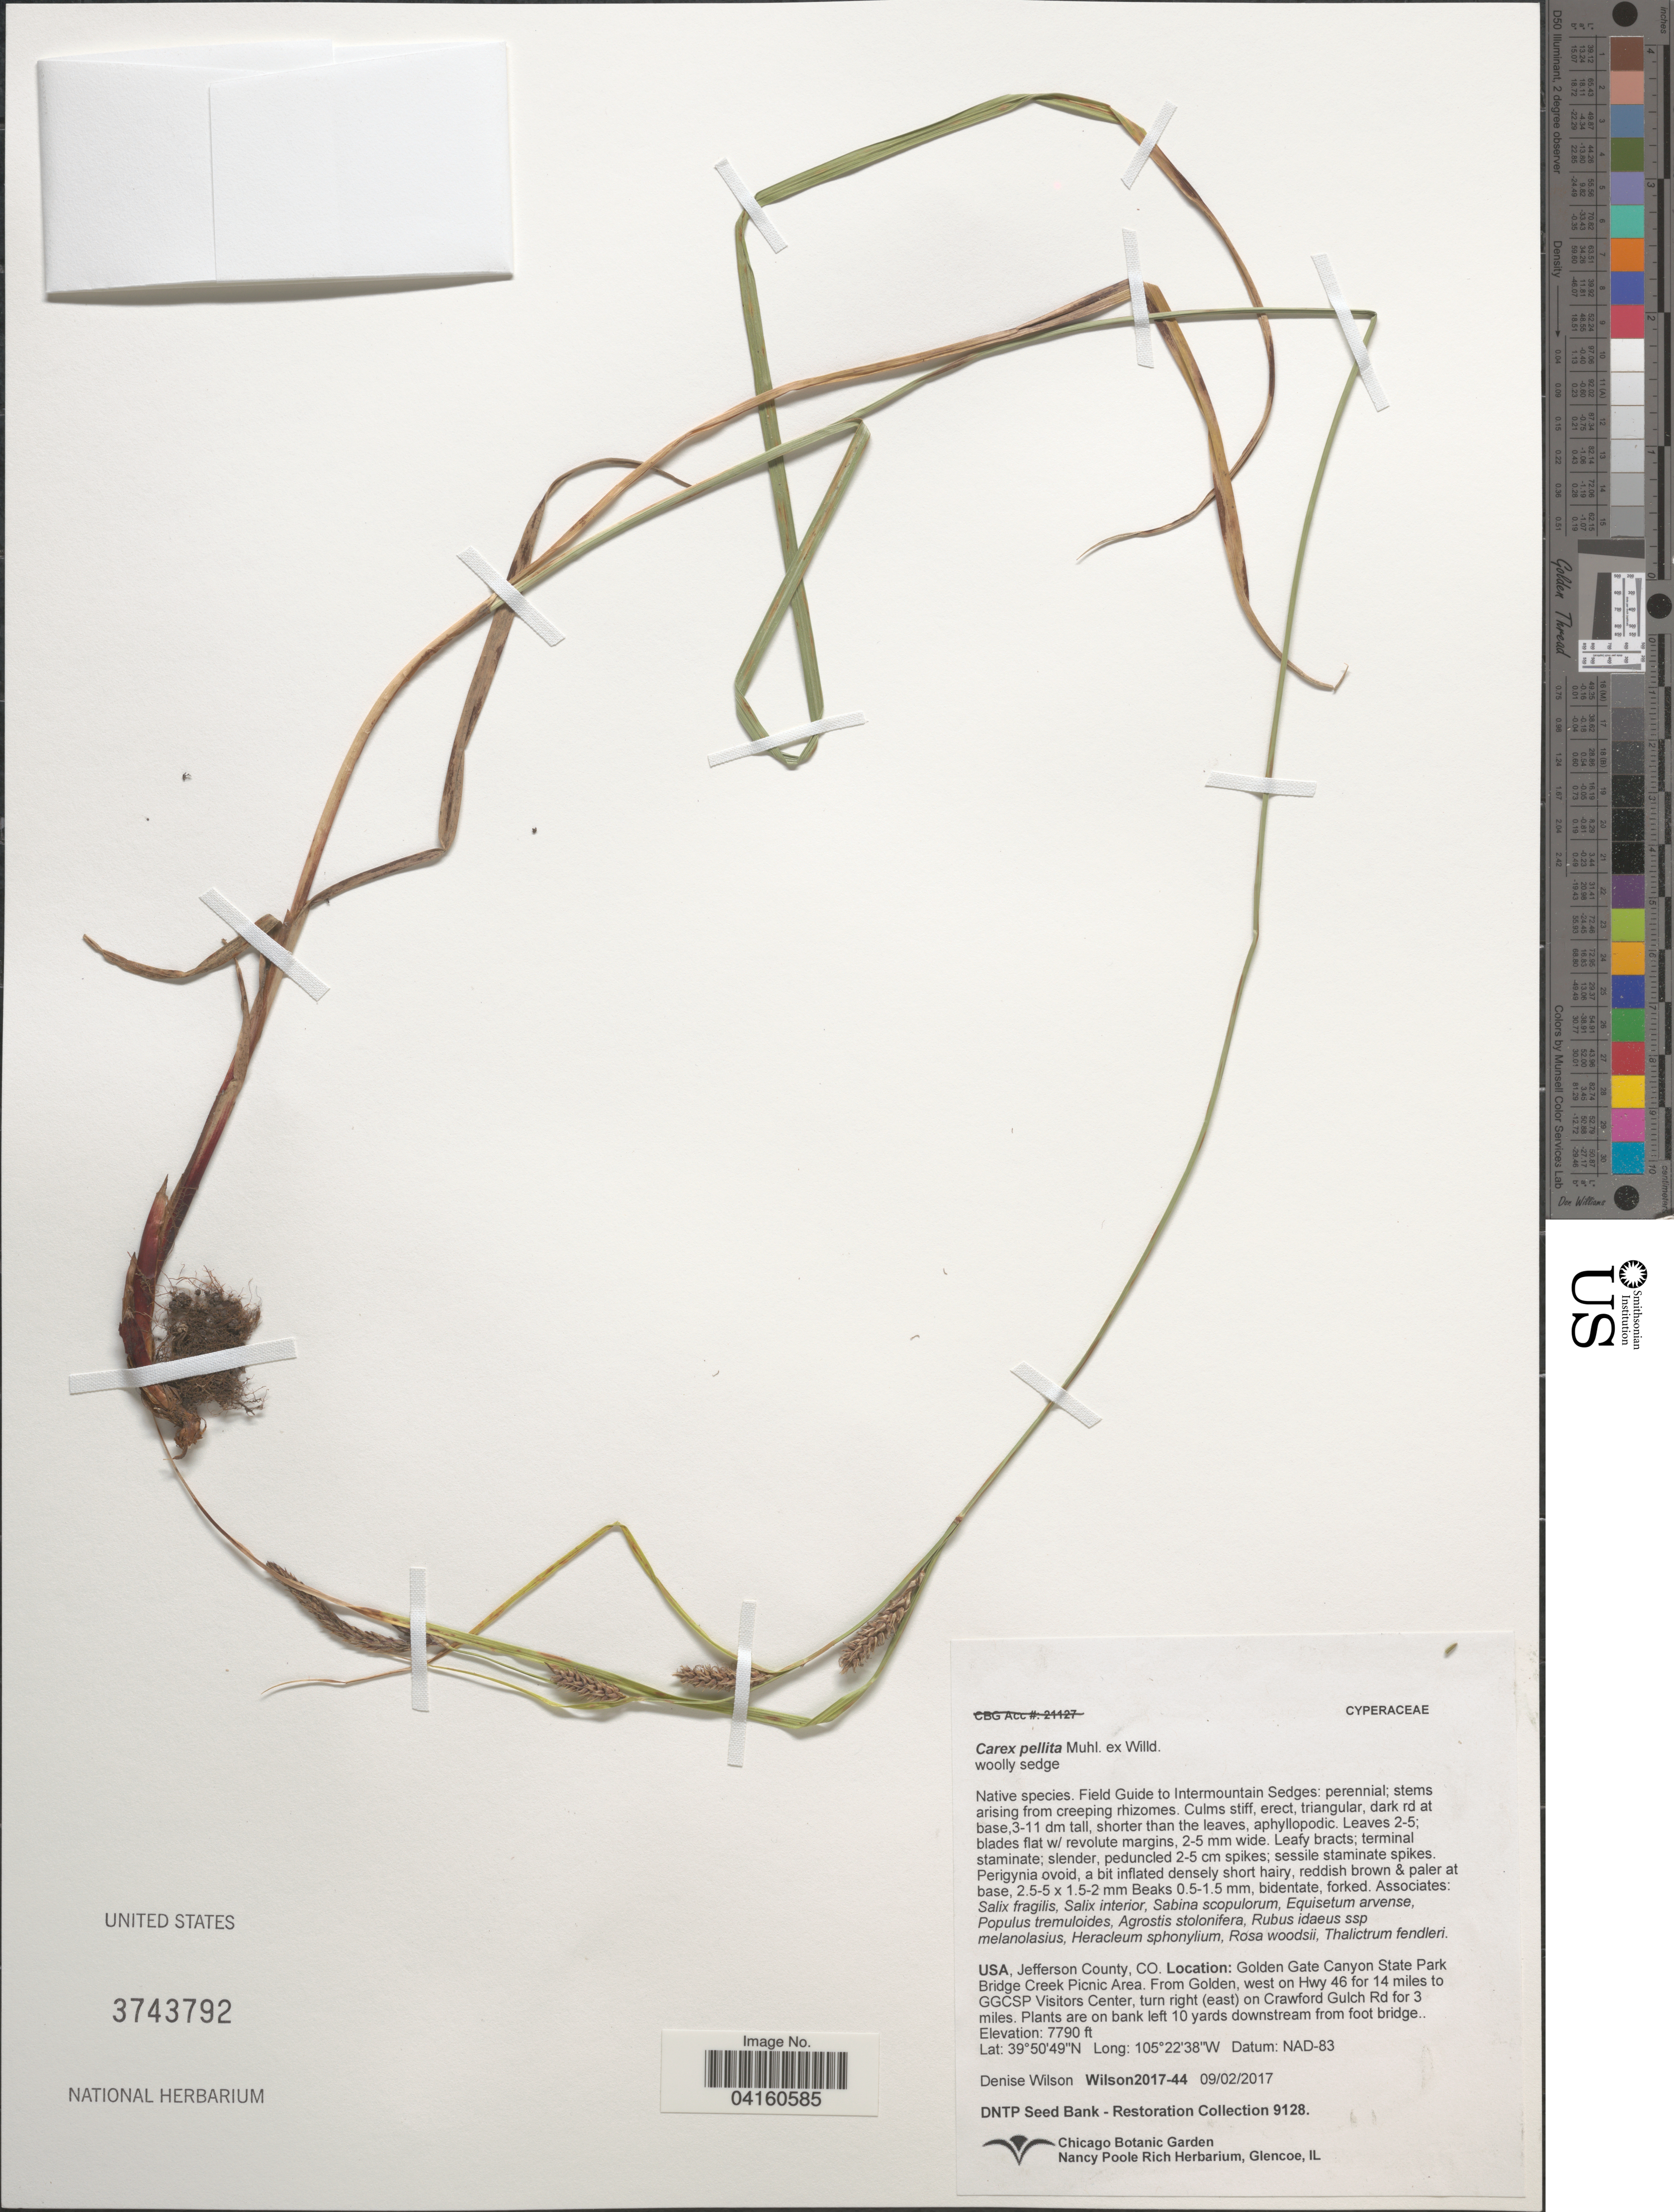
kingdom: Plantae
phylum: Tracheophyta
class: Liliopsida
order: Poales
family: Cyperaceae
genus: Carex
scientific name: Carex pellita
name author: Muhl. ex Willd.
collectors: D. Wilson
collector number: Wilson2017-44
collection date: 2017-09-02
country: United States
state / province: Colorado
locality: Jefferson County. Golden Gate Canyon State Park Bridge Creek Picnic Area. From Golden, west on Hwy 46 for 14 miles to GGCSP Visitors Center, turn right (east) on Crawford Gulch Rd for 3 miles. Plants are on bank left 10 yards downstream from foot bridge.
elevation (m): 2374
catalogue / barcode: US 3743792